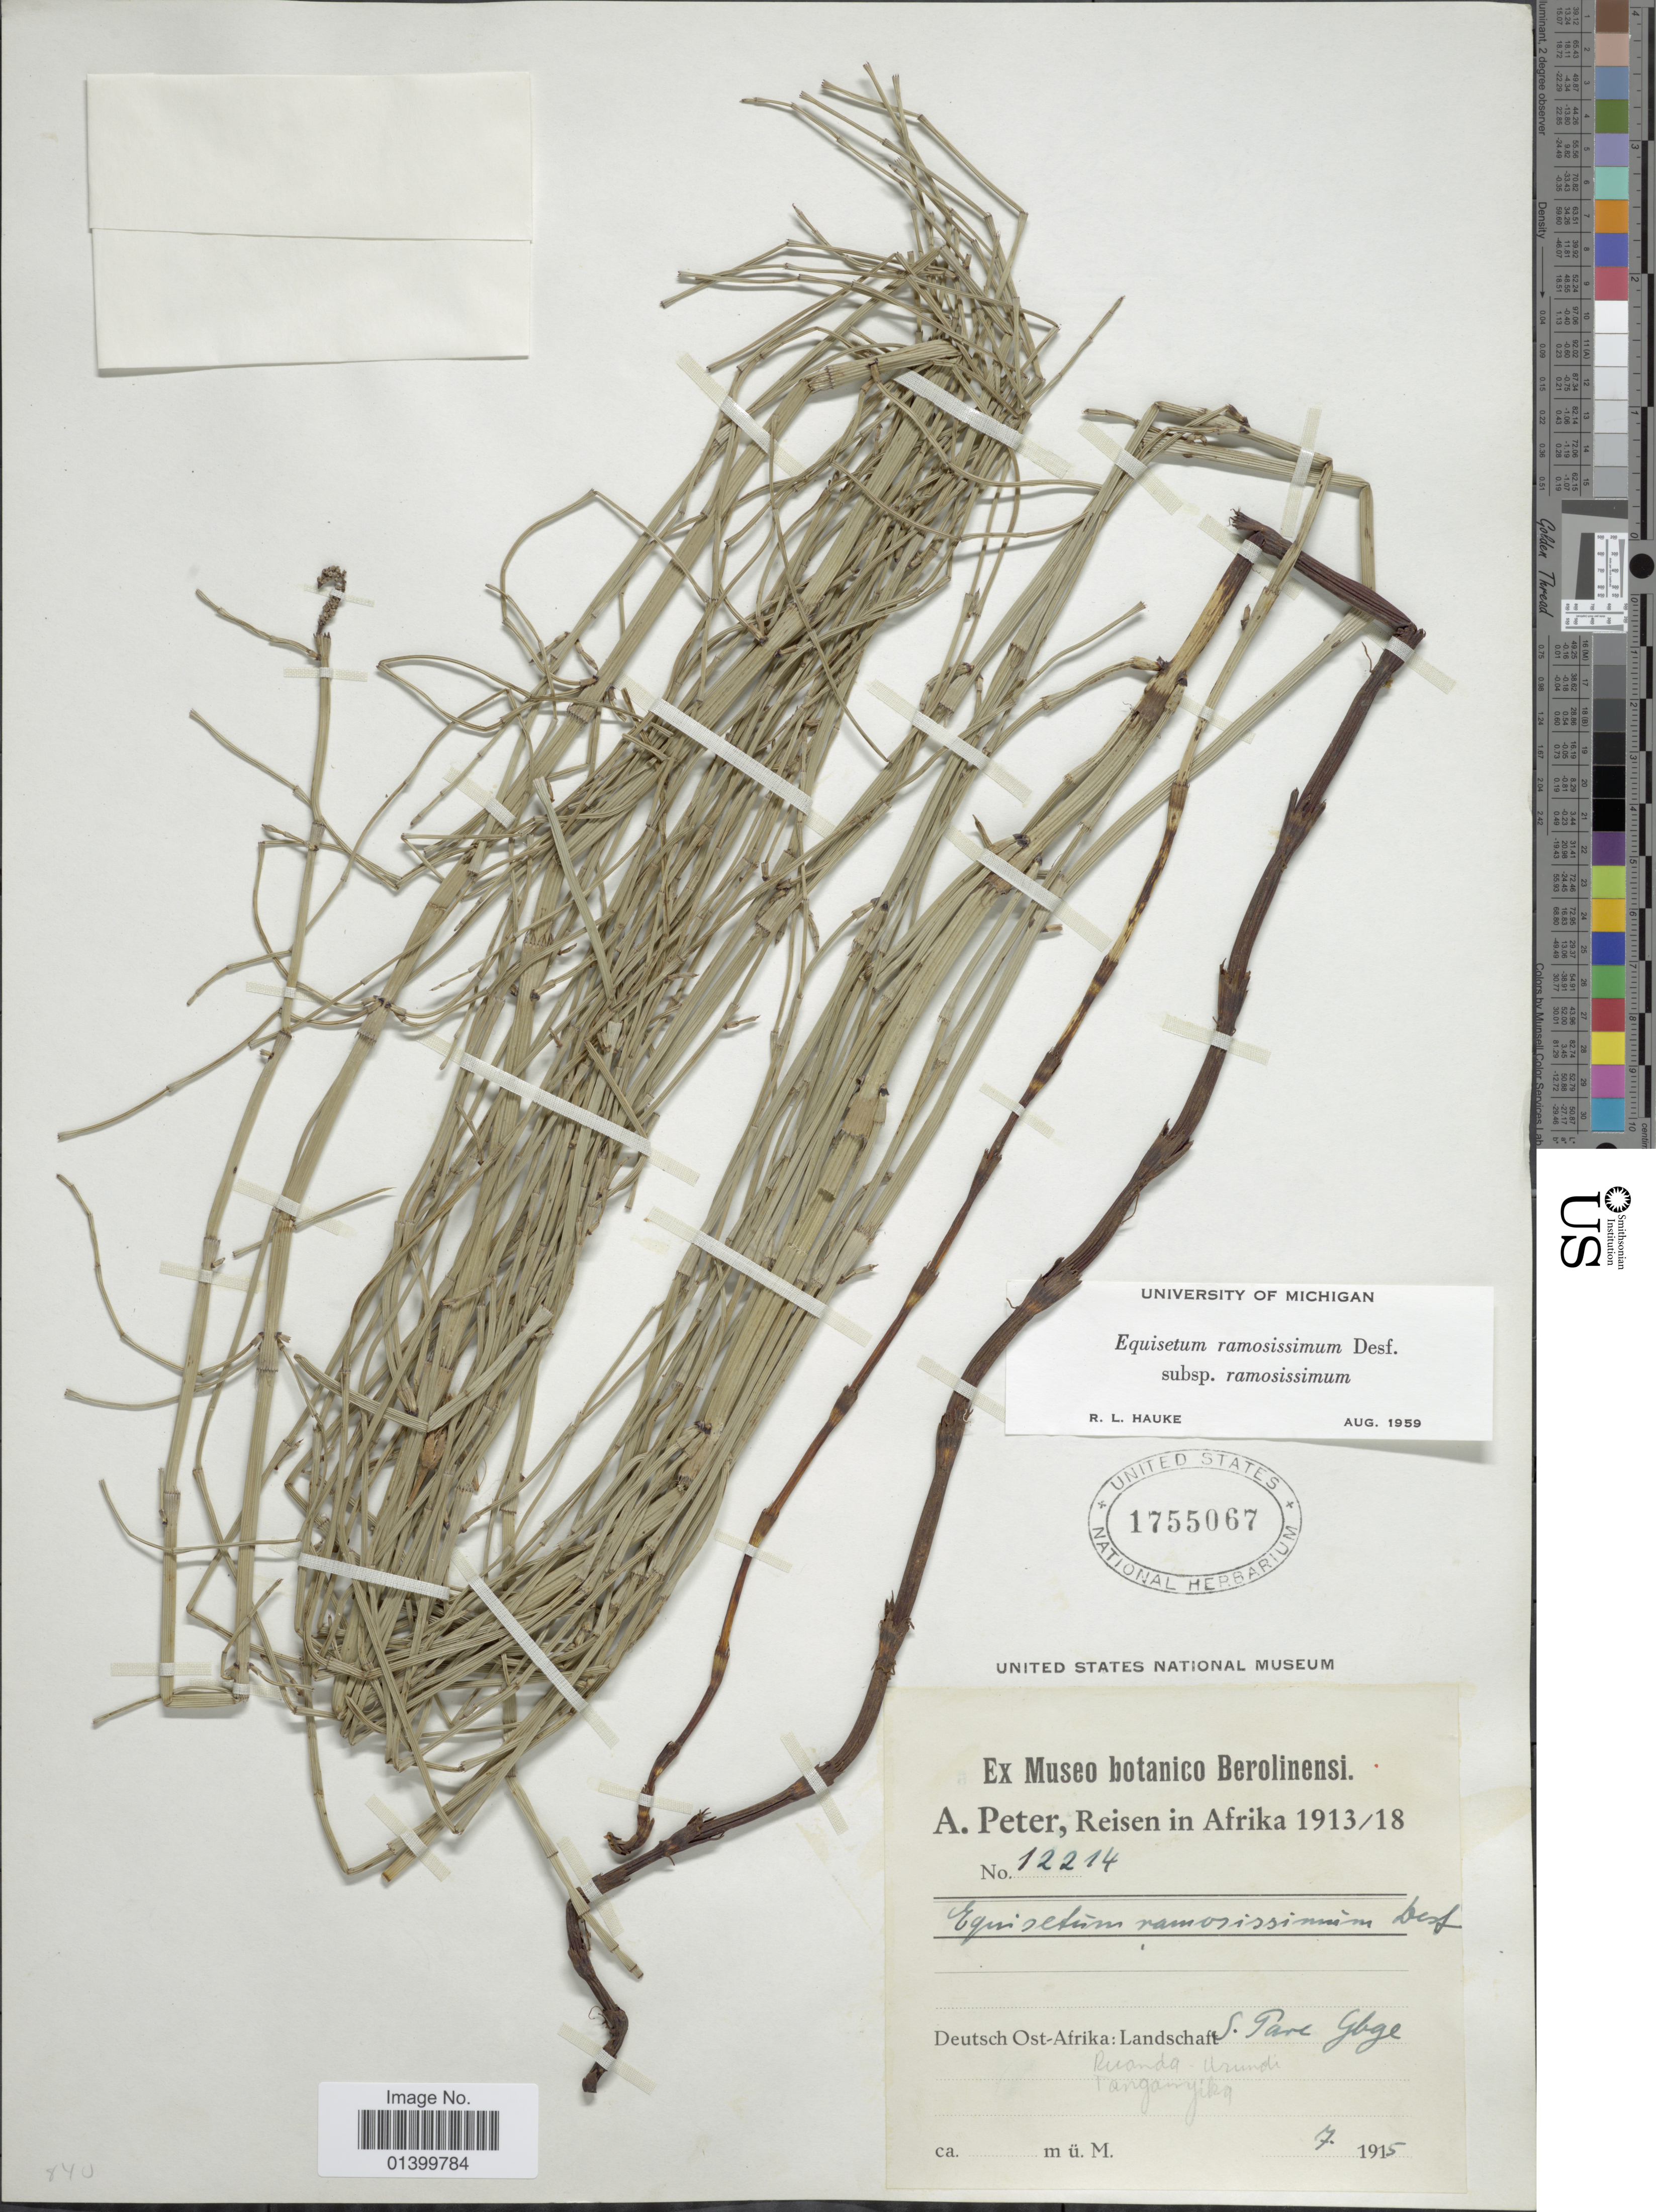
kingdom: Plantae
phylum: Tracheophyta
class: Polypodiopsida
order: Equisetales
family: Equisetaceae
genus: Equisetum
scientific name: Equisetum ramosissimum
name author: Desf.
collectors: A. Peter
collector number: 12214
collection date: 1915-07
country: Tanzania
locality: Deutsch Ost-Afrika: Landschaft S. Pare Gbge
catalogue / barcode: US 1755067